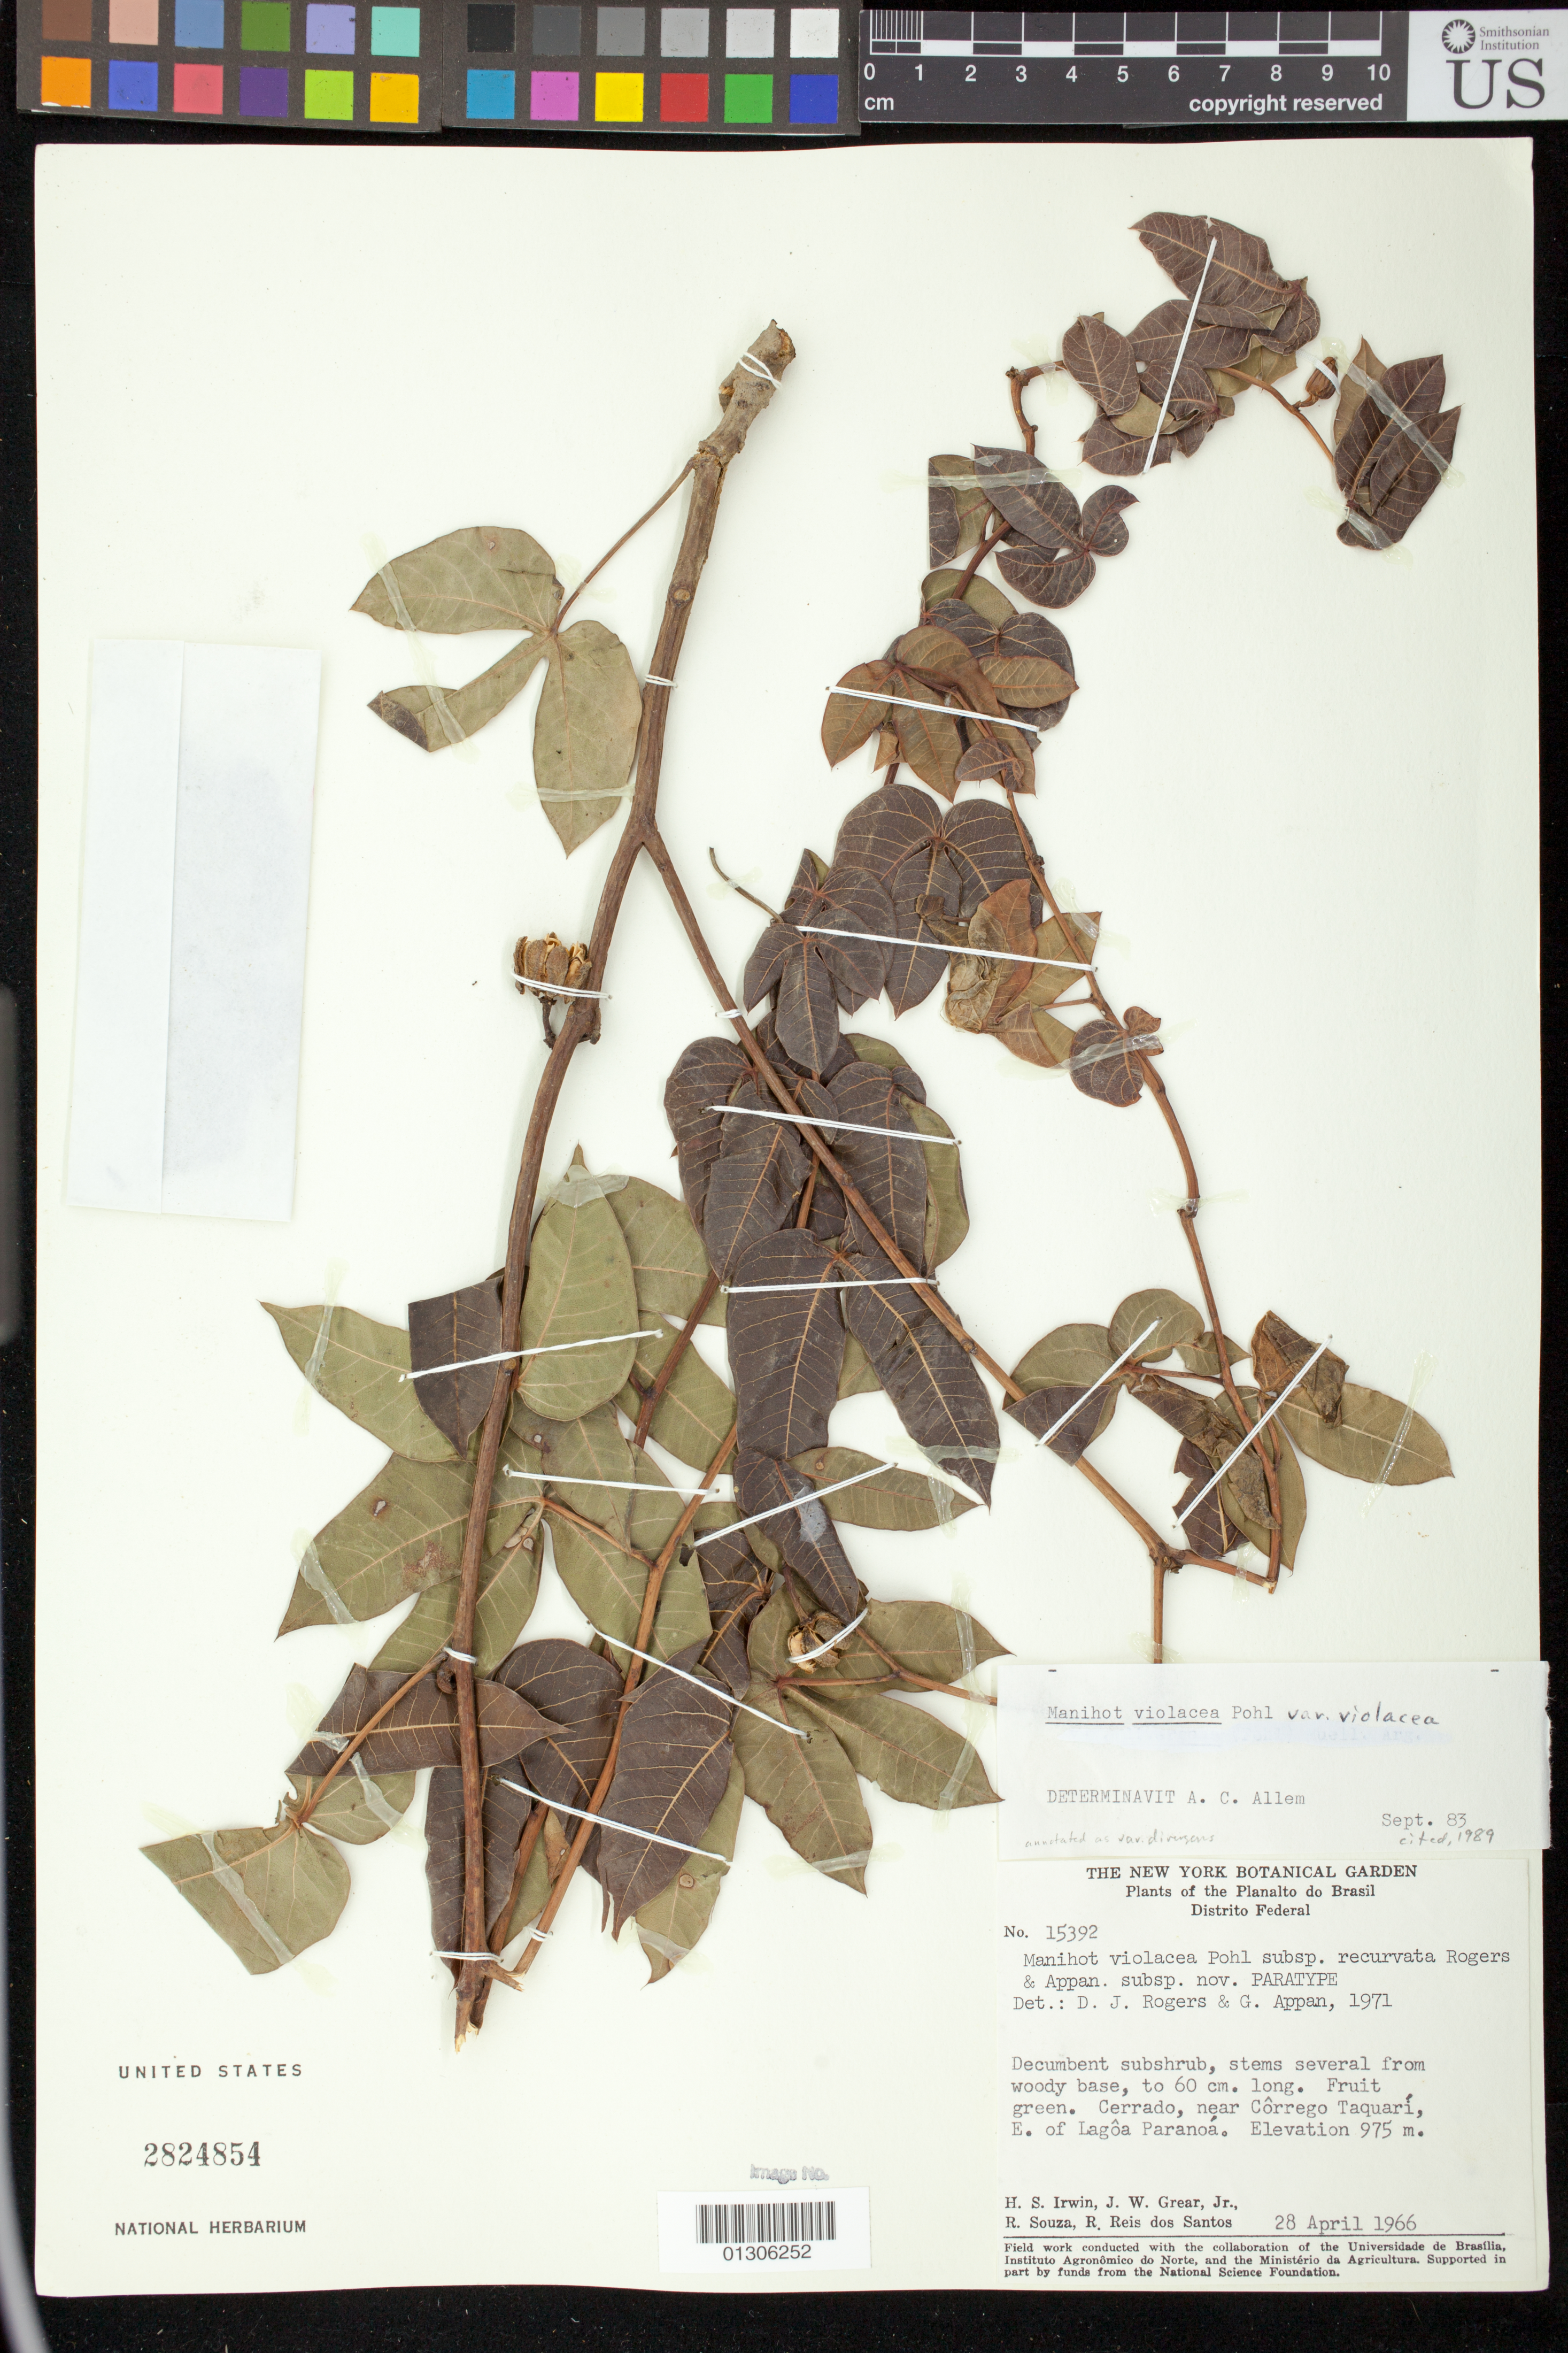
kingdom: Plantae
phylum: Tracheophyta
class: Magnoliopsida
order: Malpighiales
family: Euphorbiaceae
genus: Manihot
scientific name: Manihot violacea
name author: Pohl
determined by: Mendoza, M.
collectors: H. Irwin, J. W. Grear, R. Souza & R. Reis dos Santos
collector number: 15392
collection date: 1966-04-28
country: Brazil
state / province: Distrito Federal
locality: near Corrego Taquari, E. of Lagoa Paranoa.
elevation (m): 975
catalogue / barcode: US 2824854